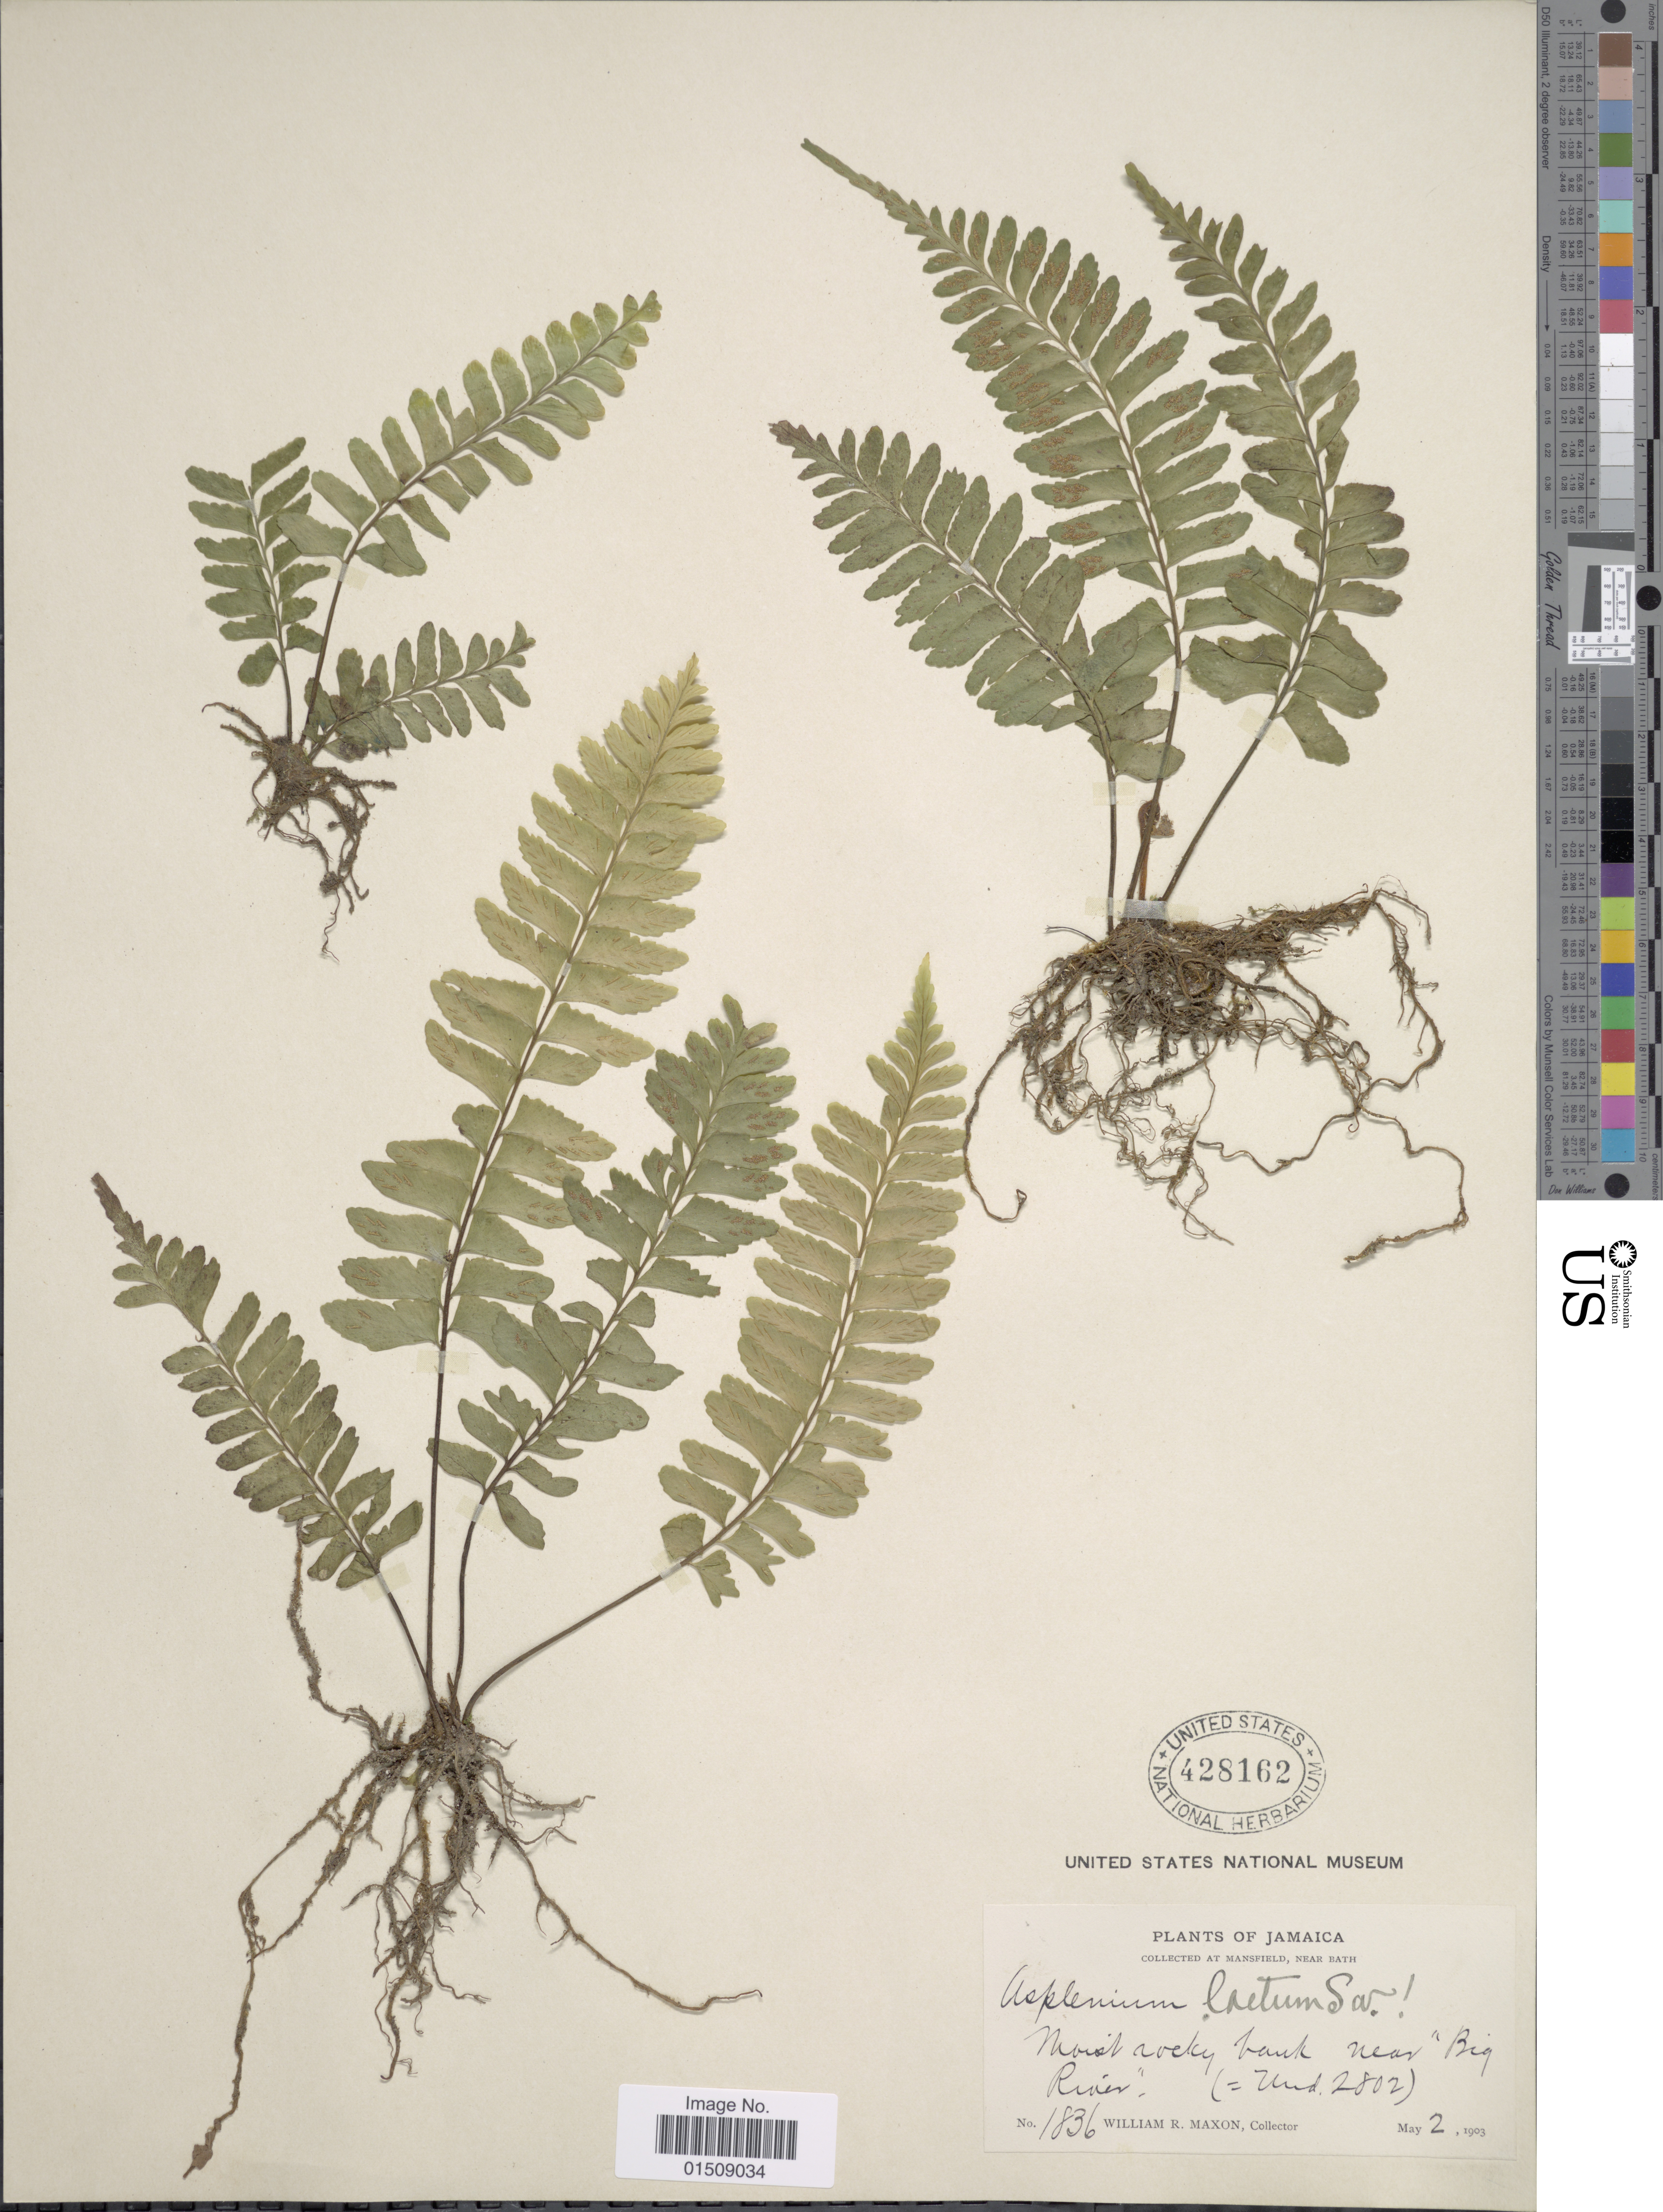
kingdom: Plantae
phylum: Tracheophyta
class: Polypodiopsida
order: Polypodiales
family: Aspleniaceae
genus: Asplenium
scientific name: Asplenium laetum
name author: Sw.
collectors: W. R. Maxon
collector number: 1836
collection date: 1903-05-02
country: Jamaica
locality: Mansfield, near Bath. Moist rocky bank near "Big River"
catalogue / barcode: US 428162